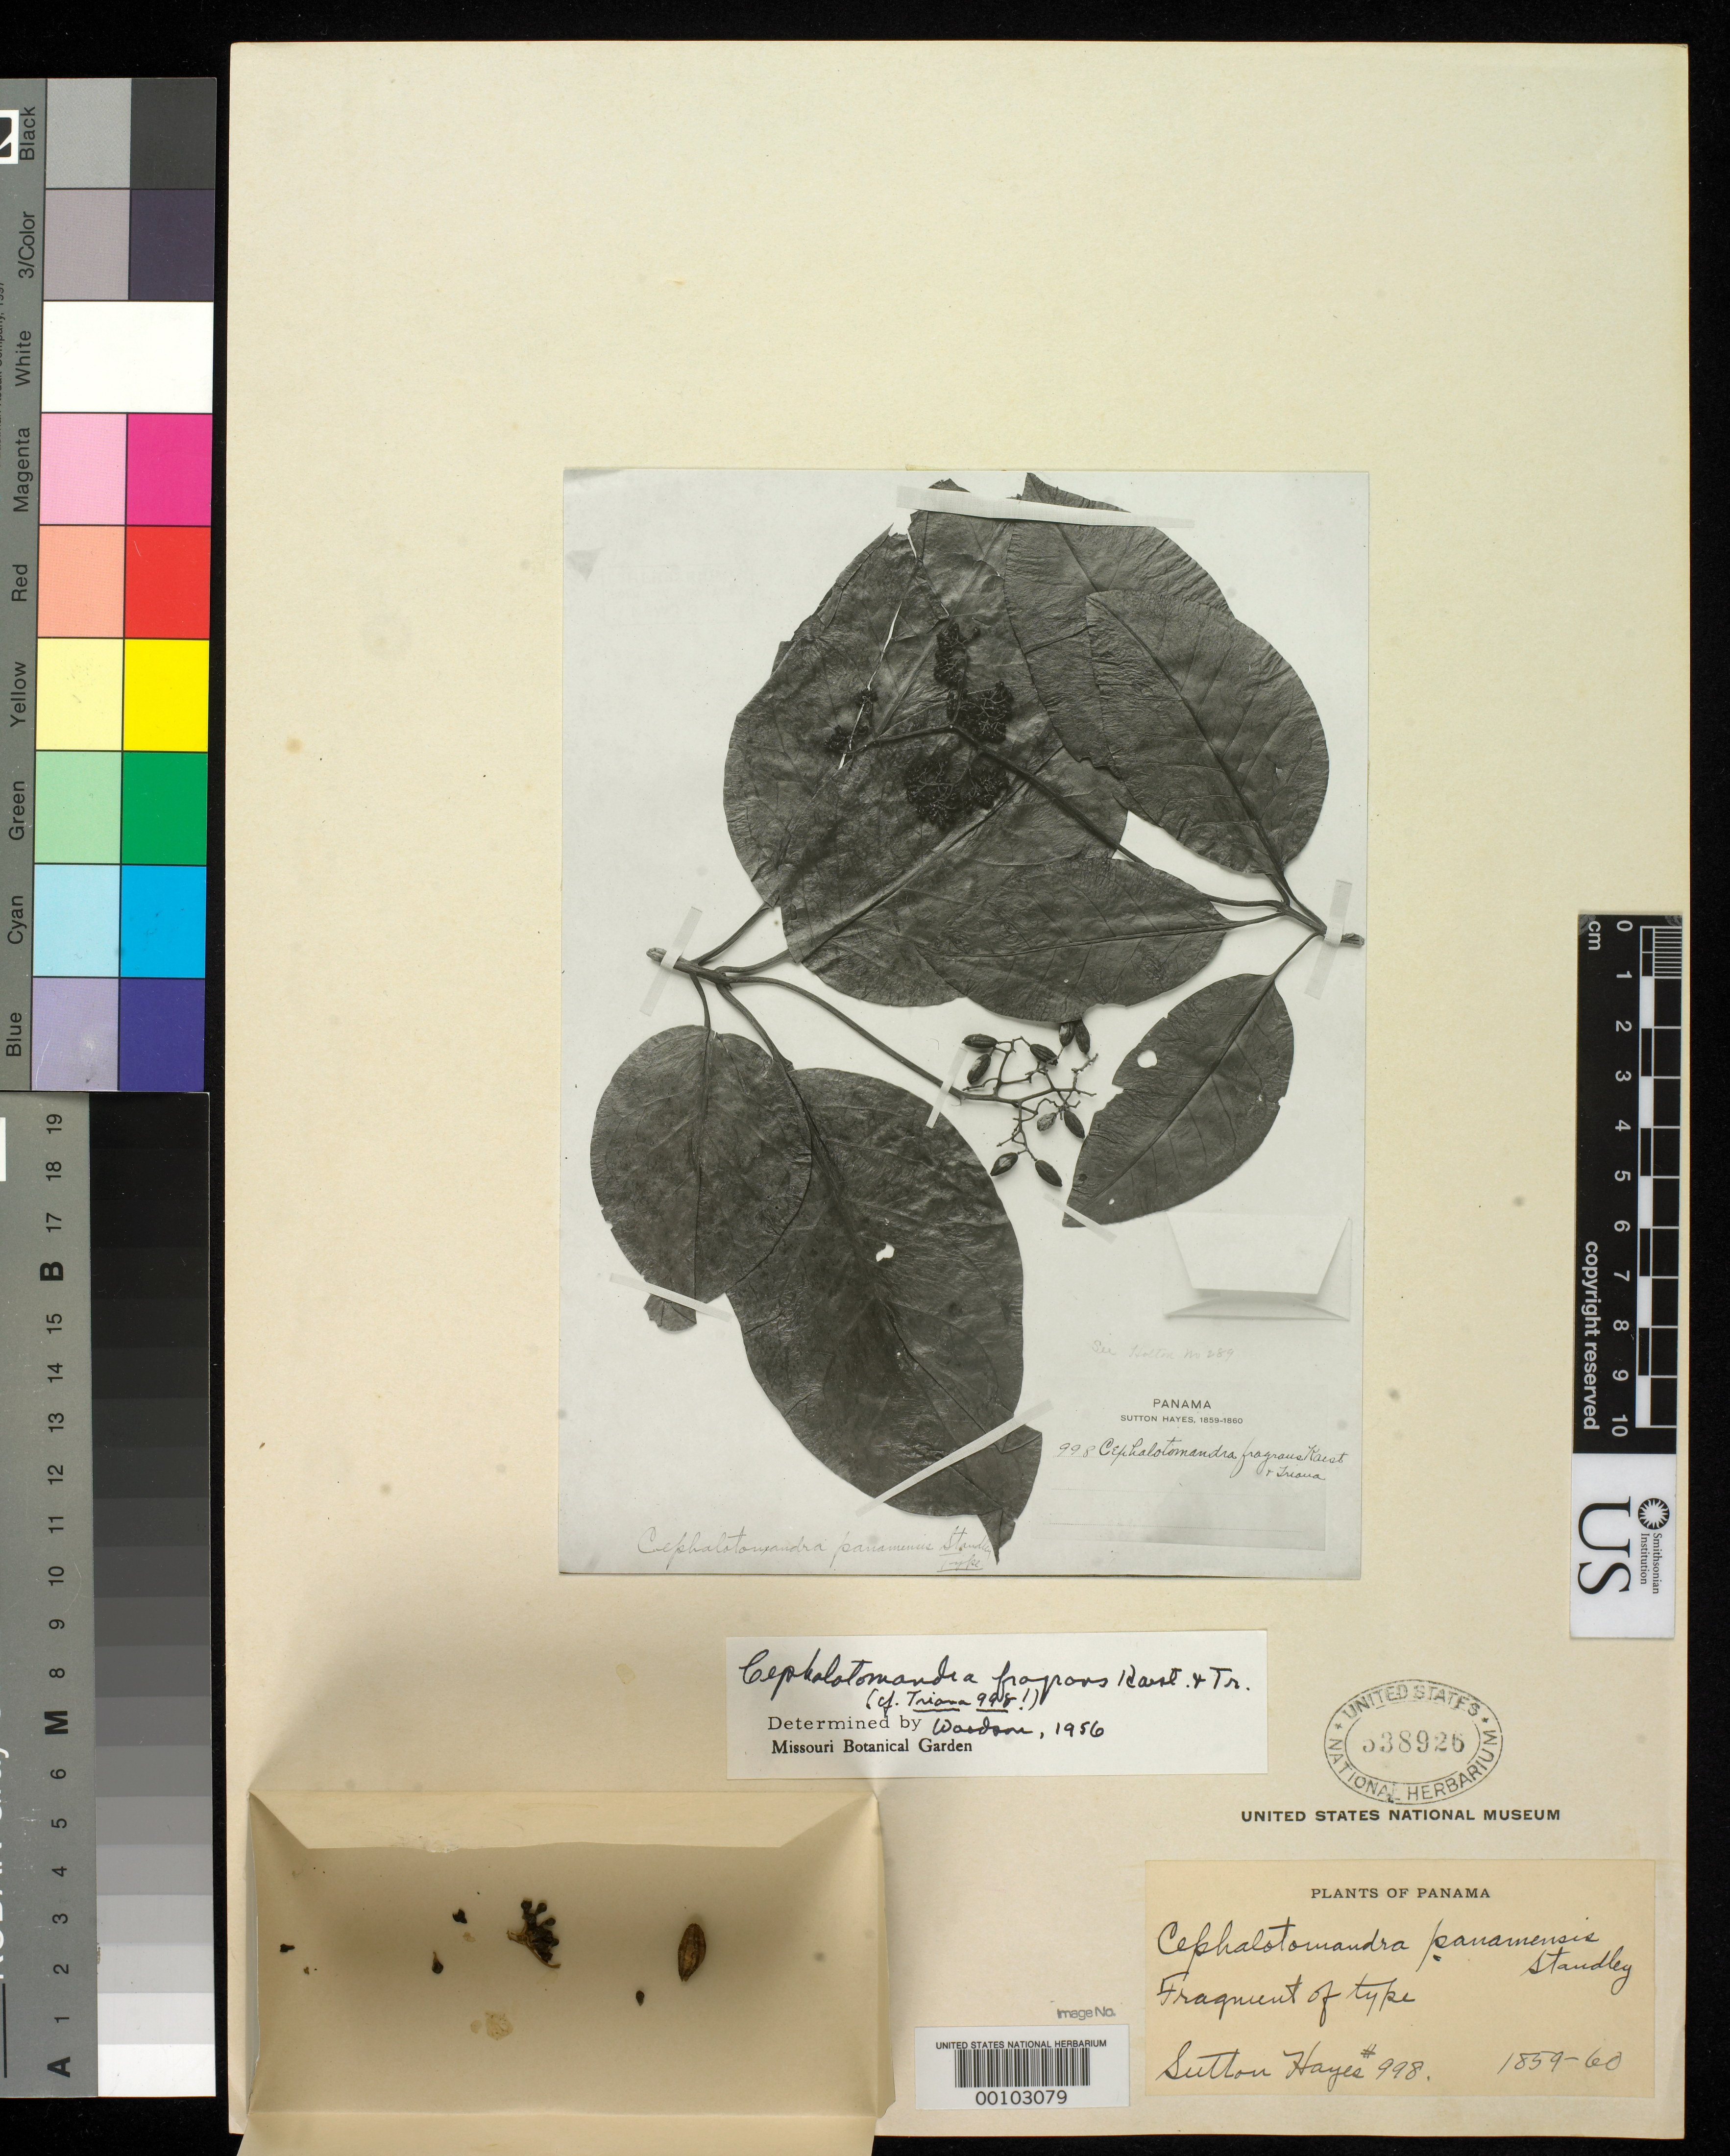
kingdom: Plantae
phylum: Tracheophyta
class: Magnoliopsida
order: Caryophyllales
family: Nyctaginaceae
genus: Cephalotomandra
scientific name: Cephalotomandra panamensis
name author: Standl.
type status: Type Fragment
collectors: S. Hayes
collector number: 998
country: Panama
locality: NW of Boquete towards Parque Nacional Volcan Baru.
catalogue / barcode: US 538926